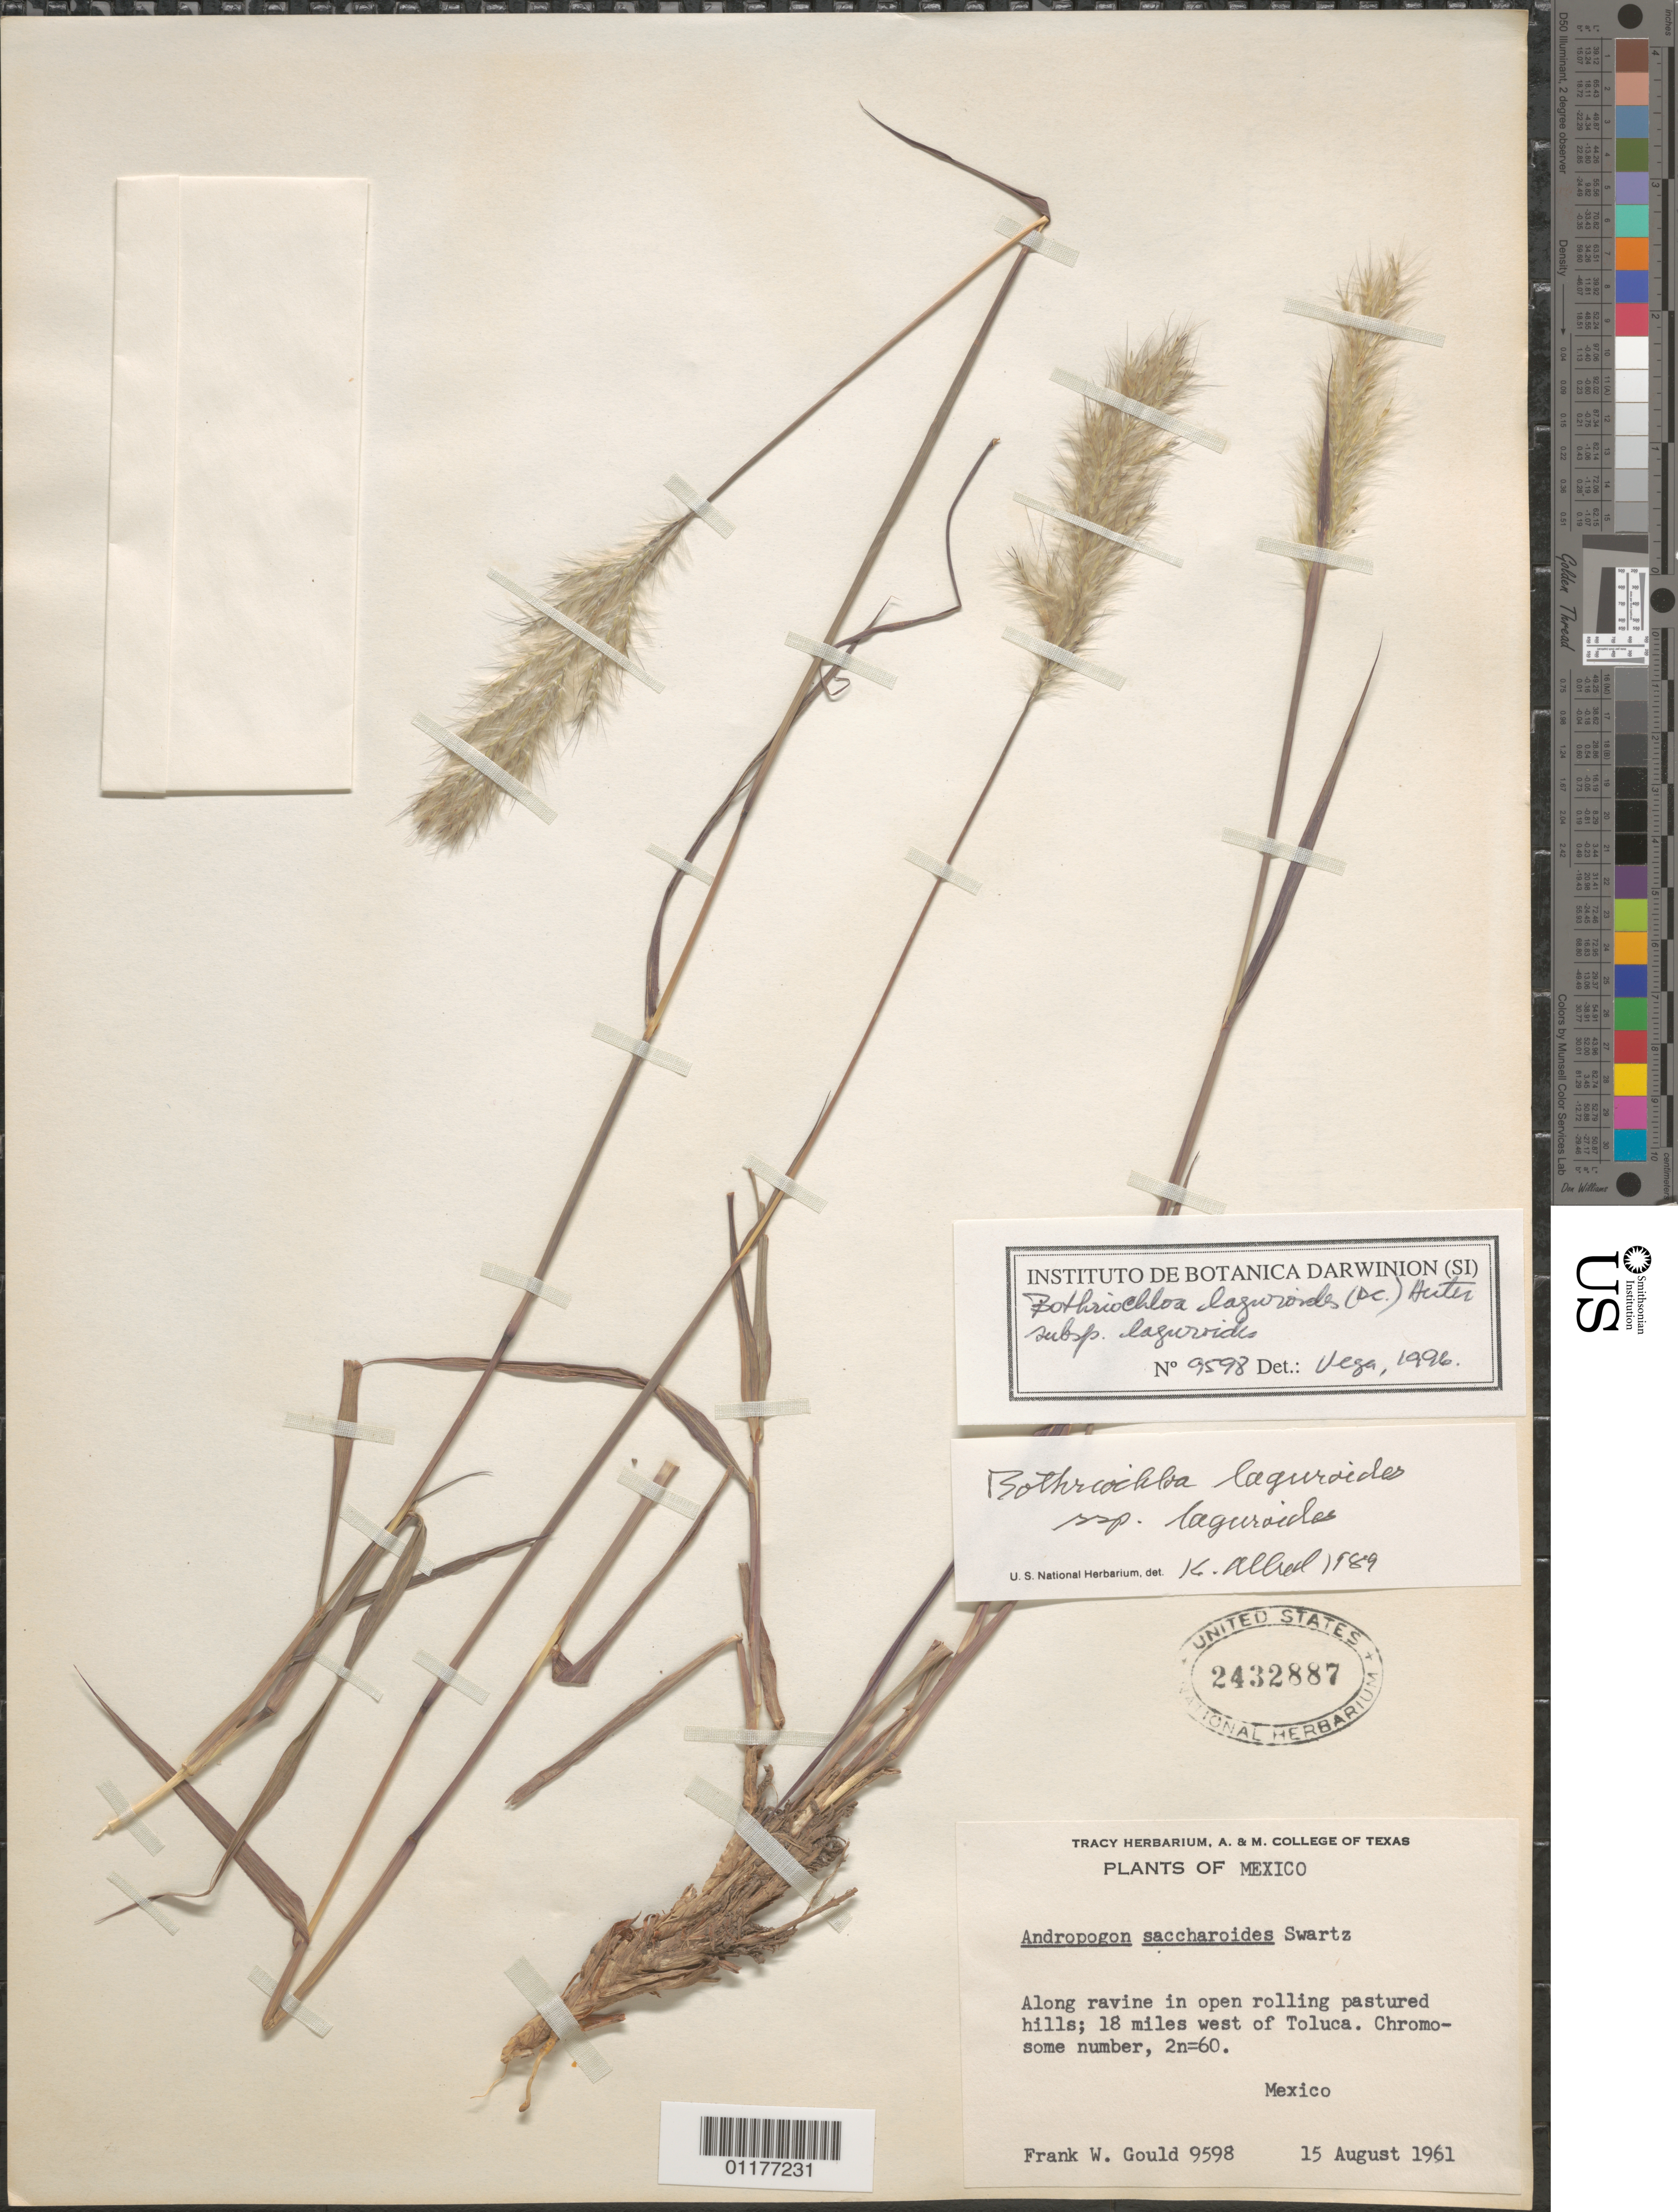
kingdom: Plantae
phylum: Tracheophyta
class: Liliopsida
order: Poales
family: Poaceae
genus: Bothriochloa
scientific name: Bothriochloa laguroides subsp. laguroides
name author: (DC.) Herter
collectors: F. W. Gould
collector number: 9598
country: Mexico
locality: W of Toluca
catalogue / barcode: US 2432887